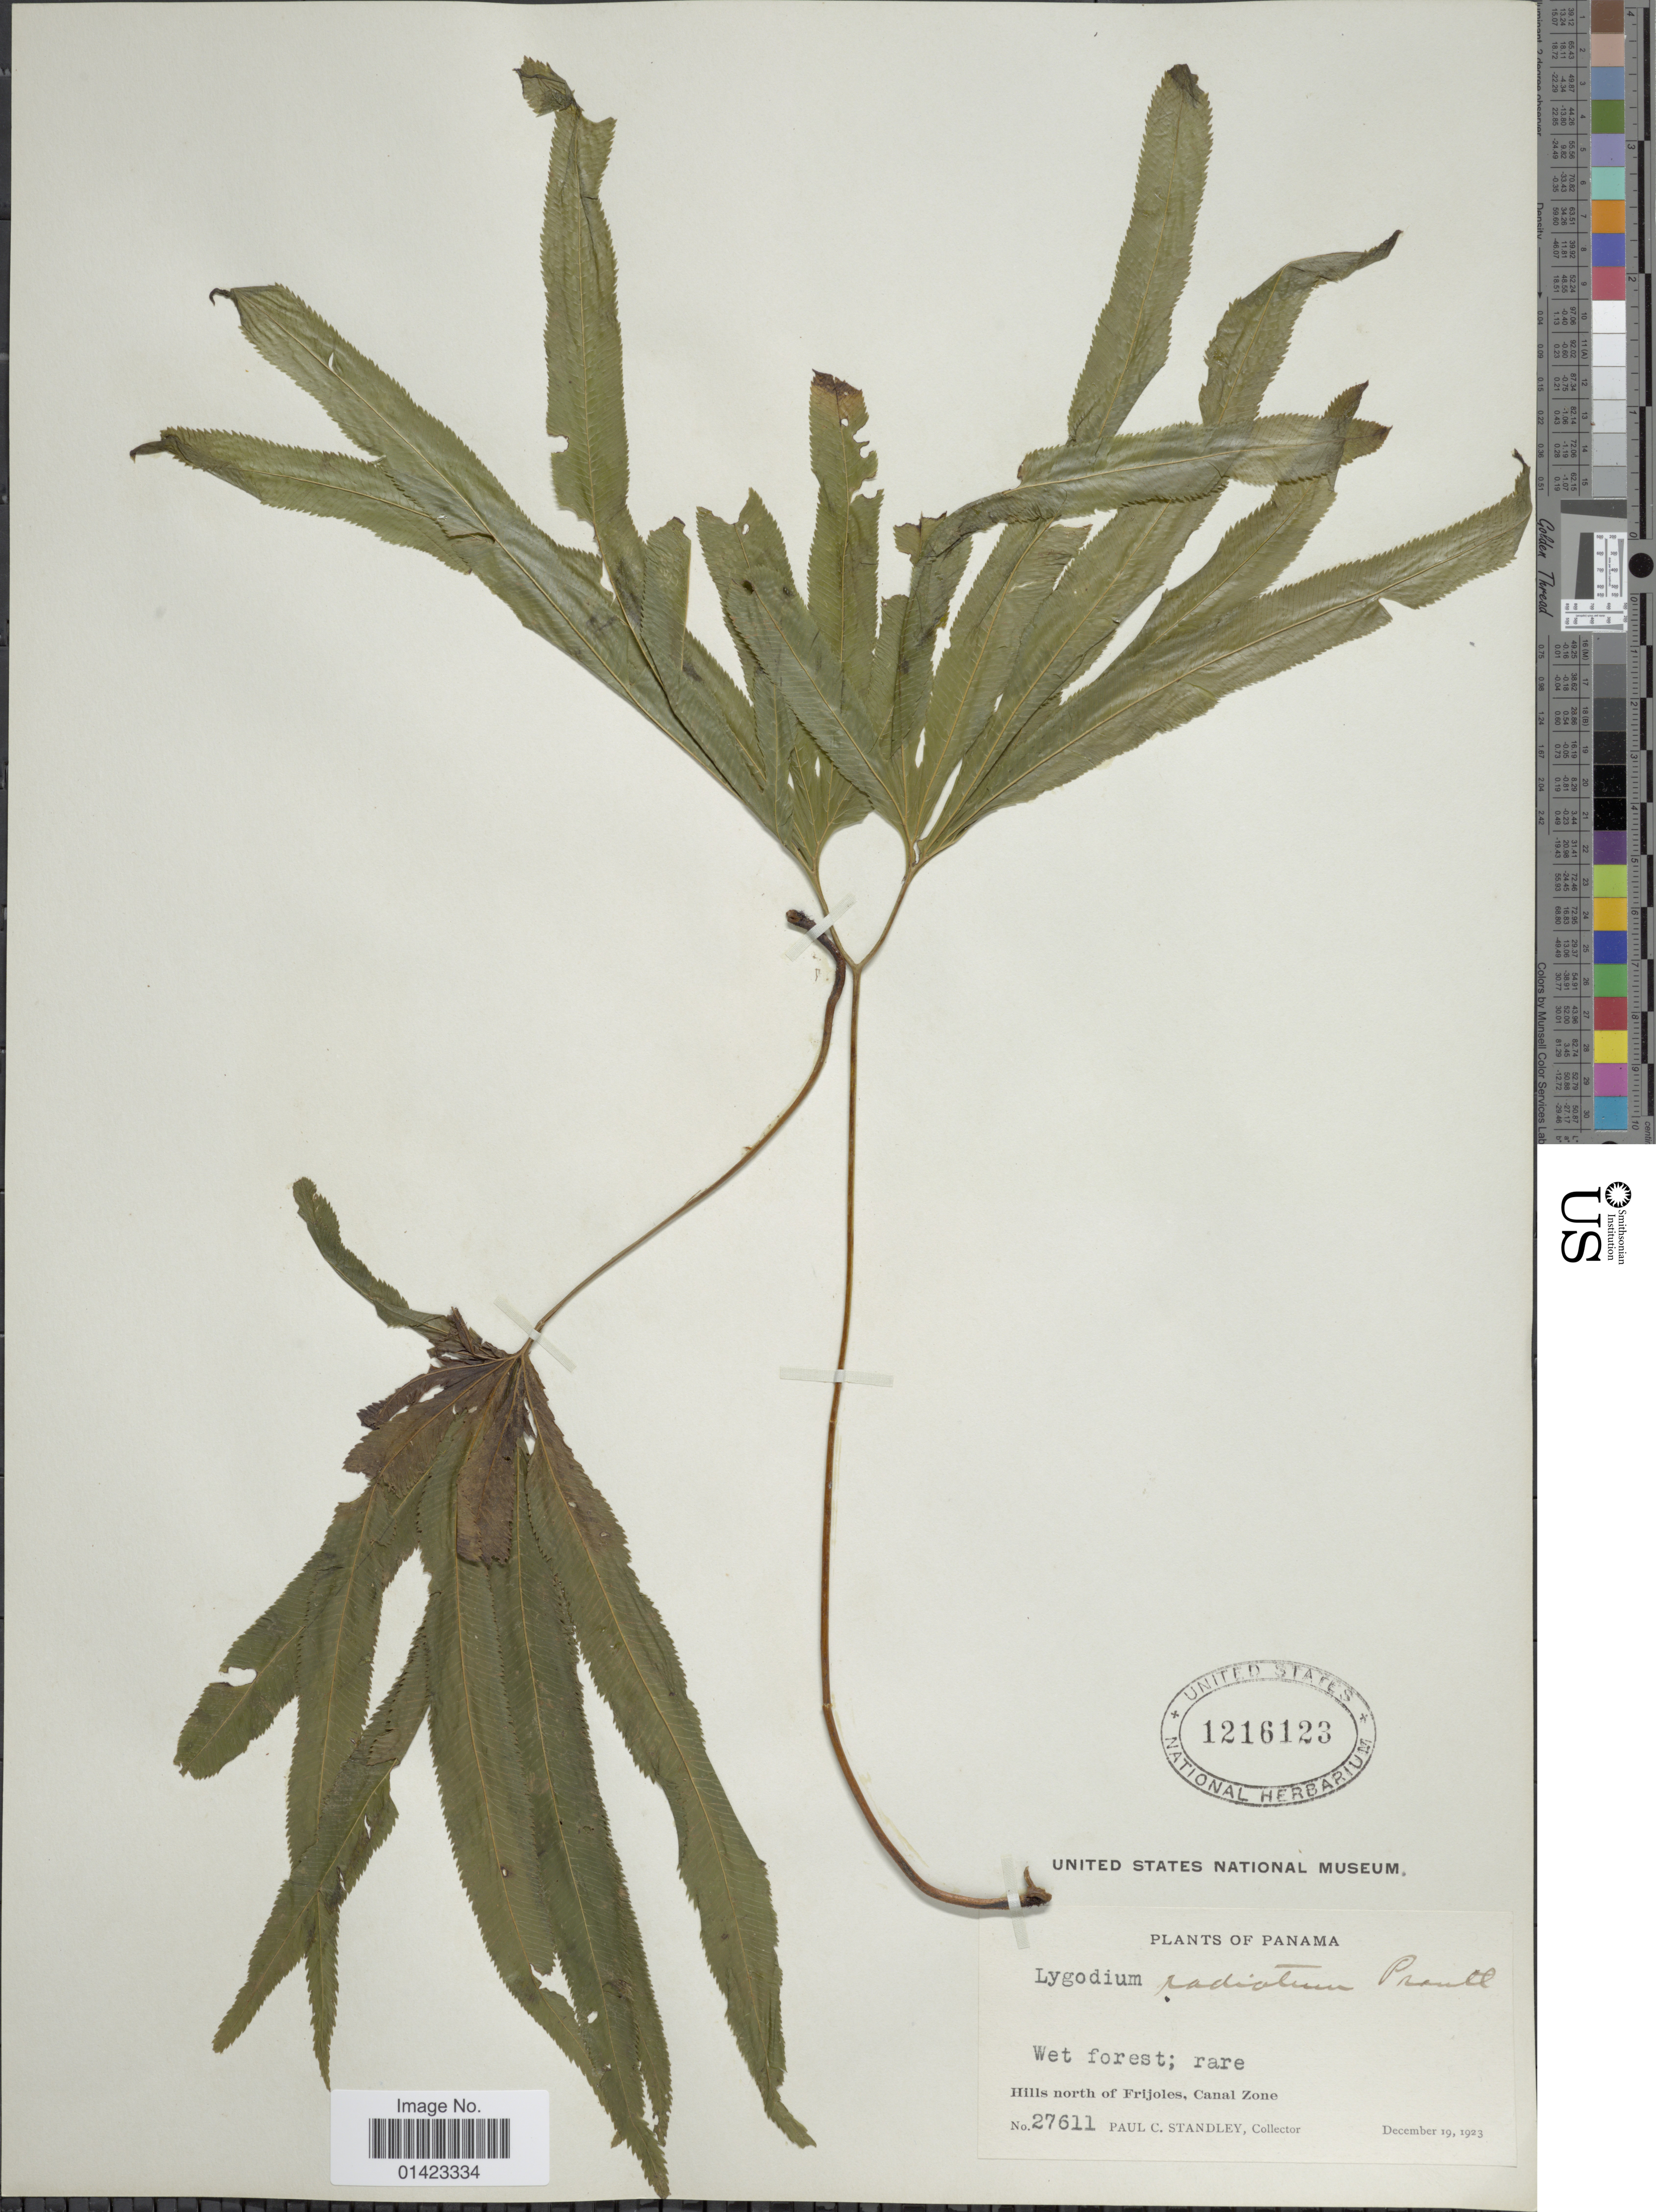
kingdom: Plantae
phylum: Tracheophyta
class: Polypodiopsida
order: Schizaeales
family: Lygodiaceae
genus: Lygodium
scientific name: Lygodium radiatum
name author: Prantl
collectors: P. C. Standley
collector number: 27611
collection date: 1923-12-19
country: Panama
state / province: Colón / Panamá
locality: HIlls north of Frijoles, canal Zone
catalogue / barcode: US 1216123